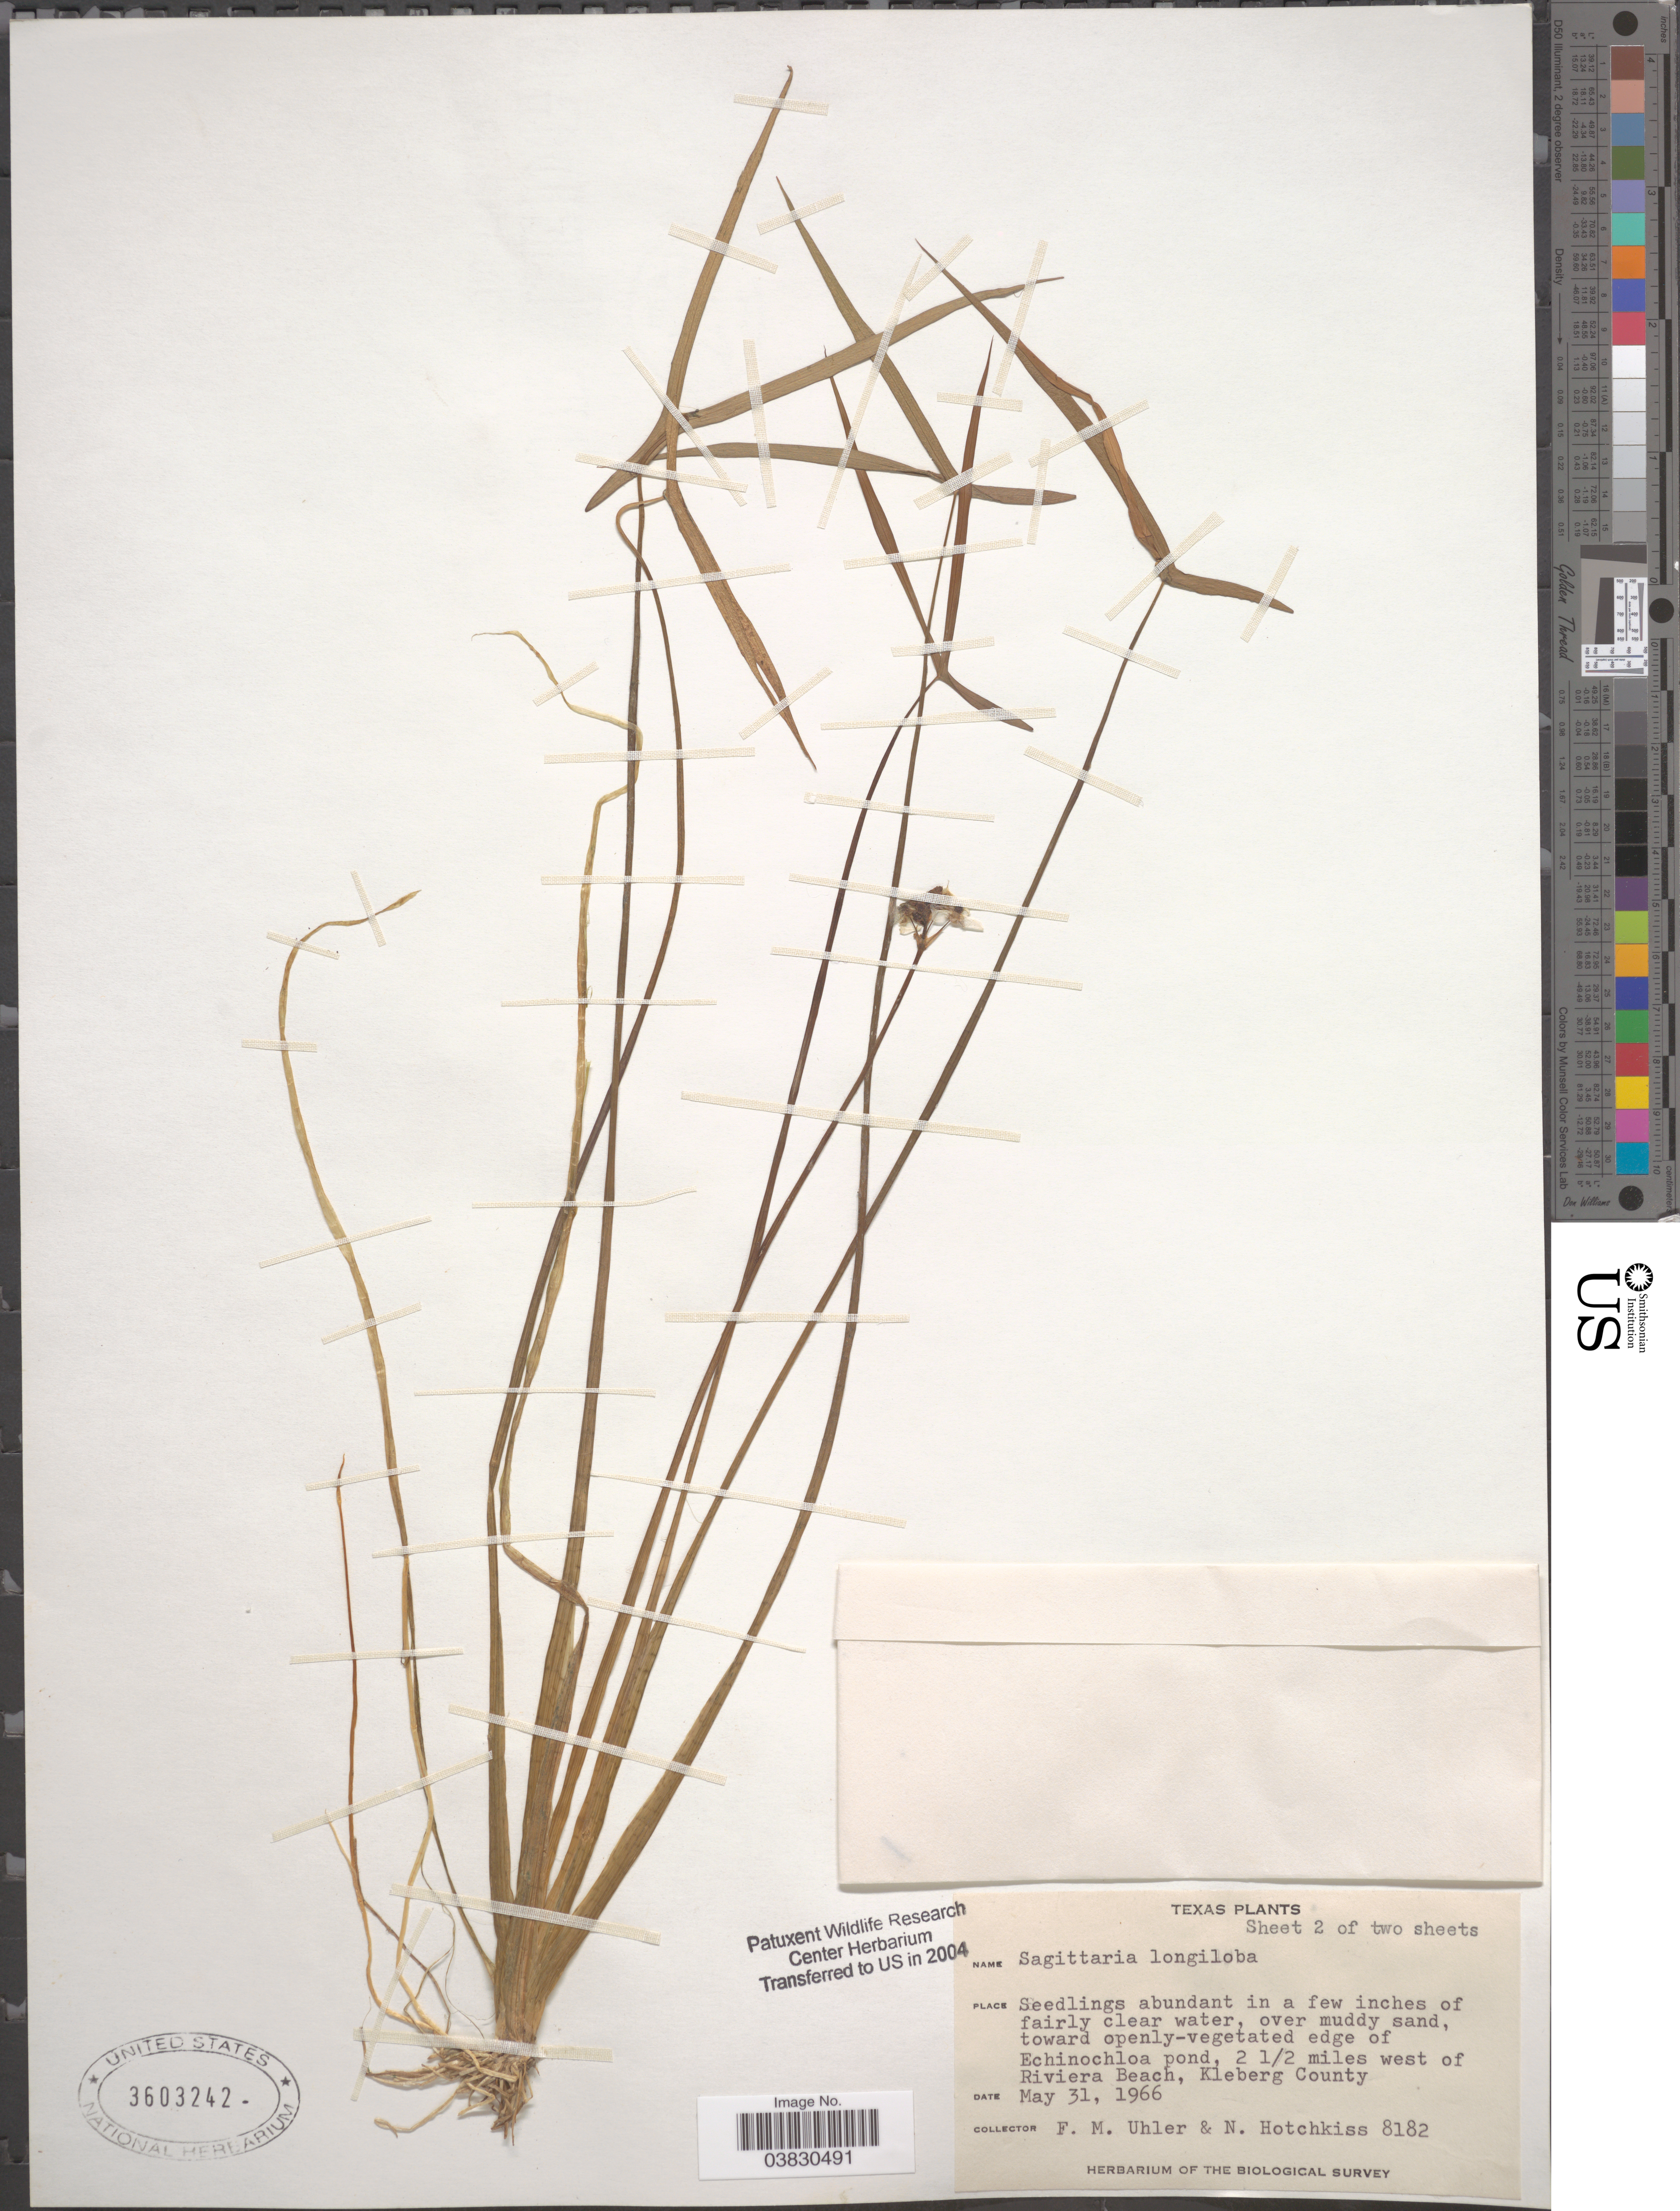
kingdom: Plantae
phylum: Tracheophyta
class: Liliopsida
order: Alismatales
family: Alismataceae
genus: Sagittaria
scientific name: Sagittaria longiloba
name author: Engelm. ex J.G. Sm.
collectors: F. M. Uhler & N. Hotchkiss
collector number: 8182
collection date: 1966-05-31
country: United States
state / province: Texas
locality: Echinochloa pond, 2 ½ miles west of Riviera Beach, Kleberg County.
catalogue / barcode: US 3603242